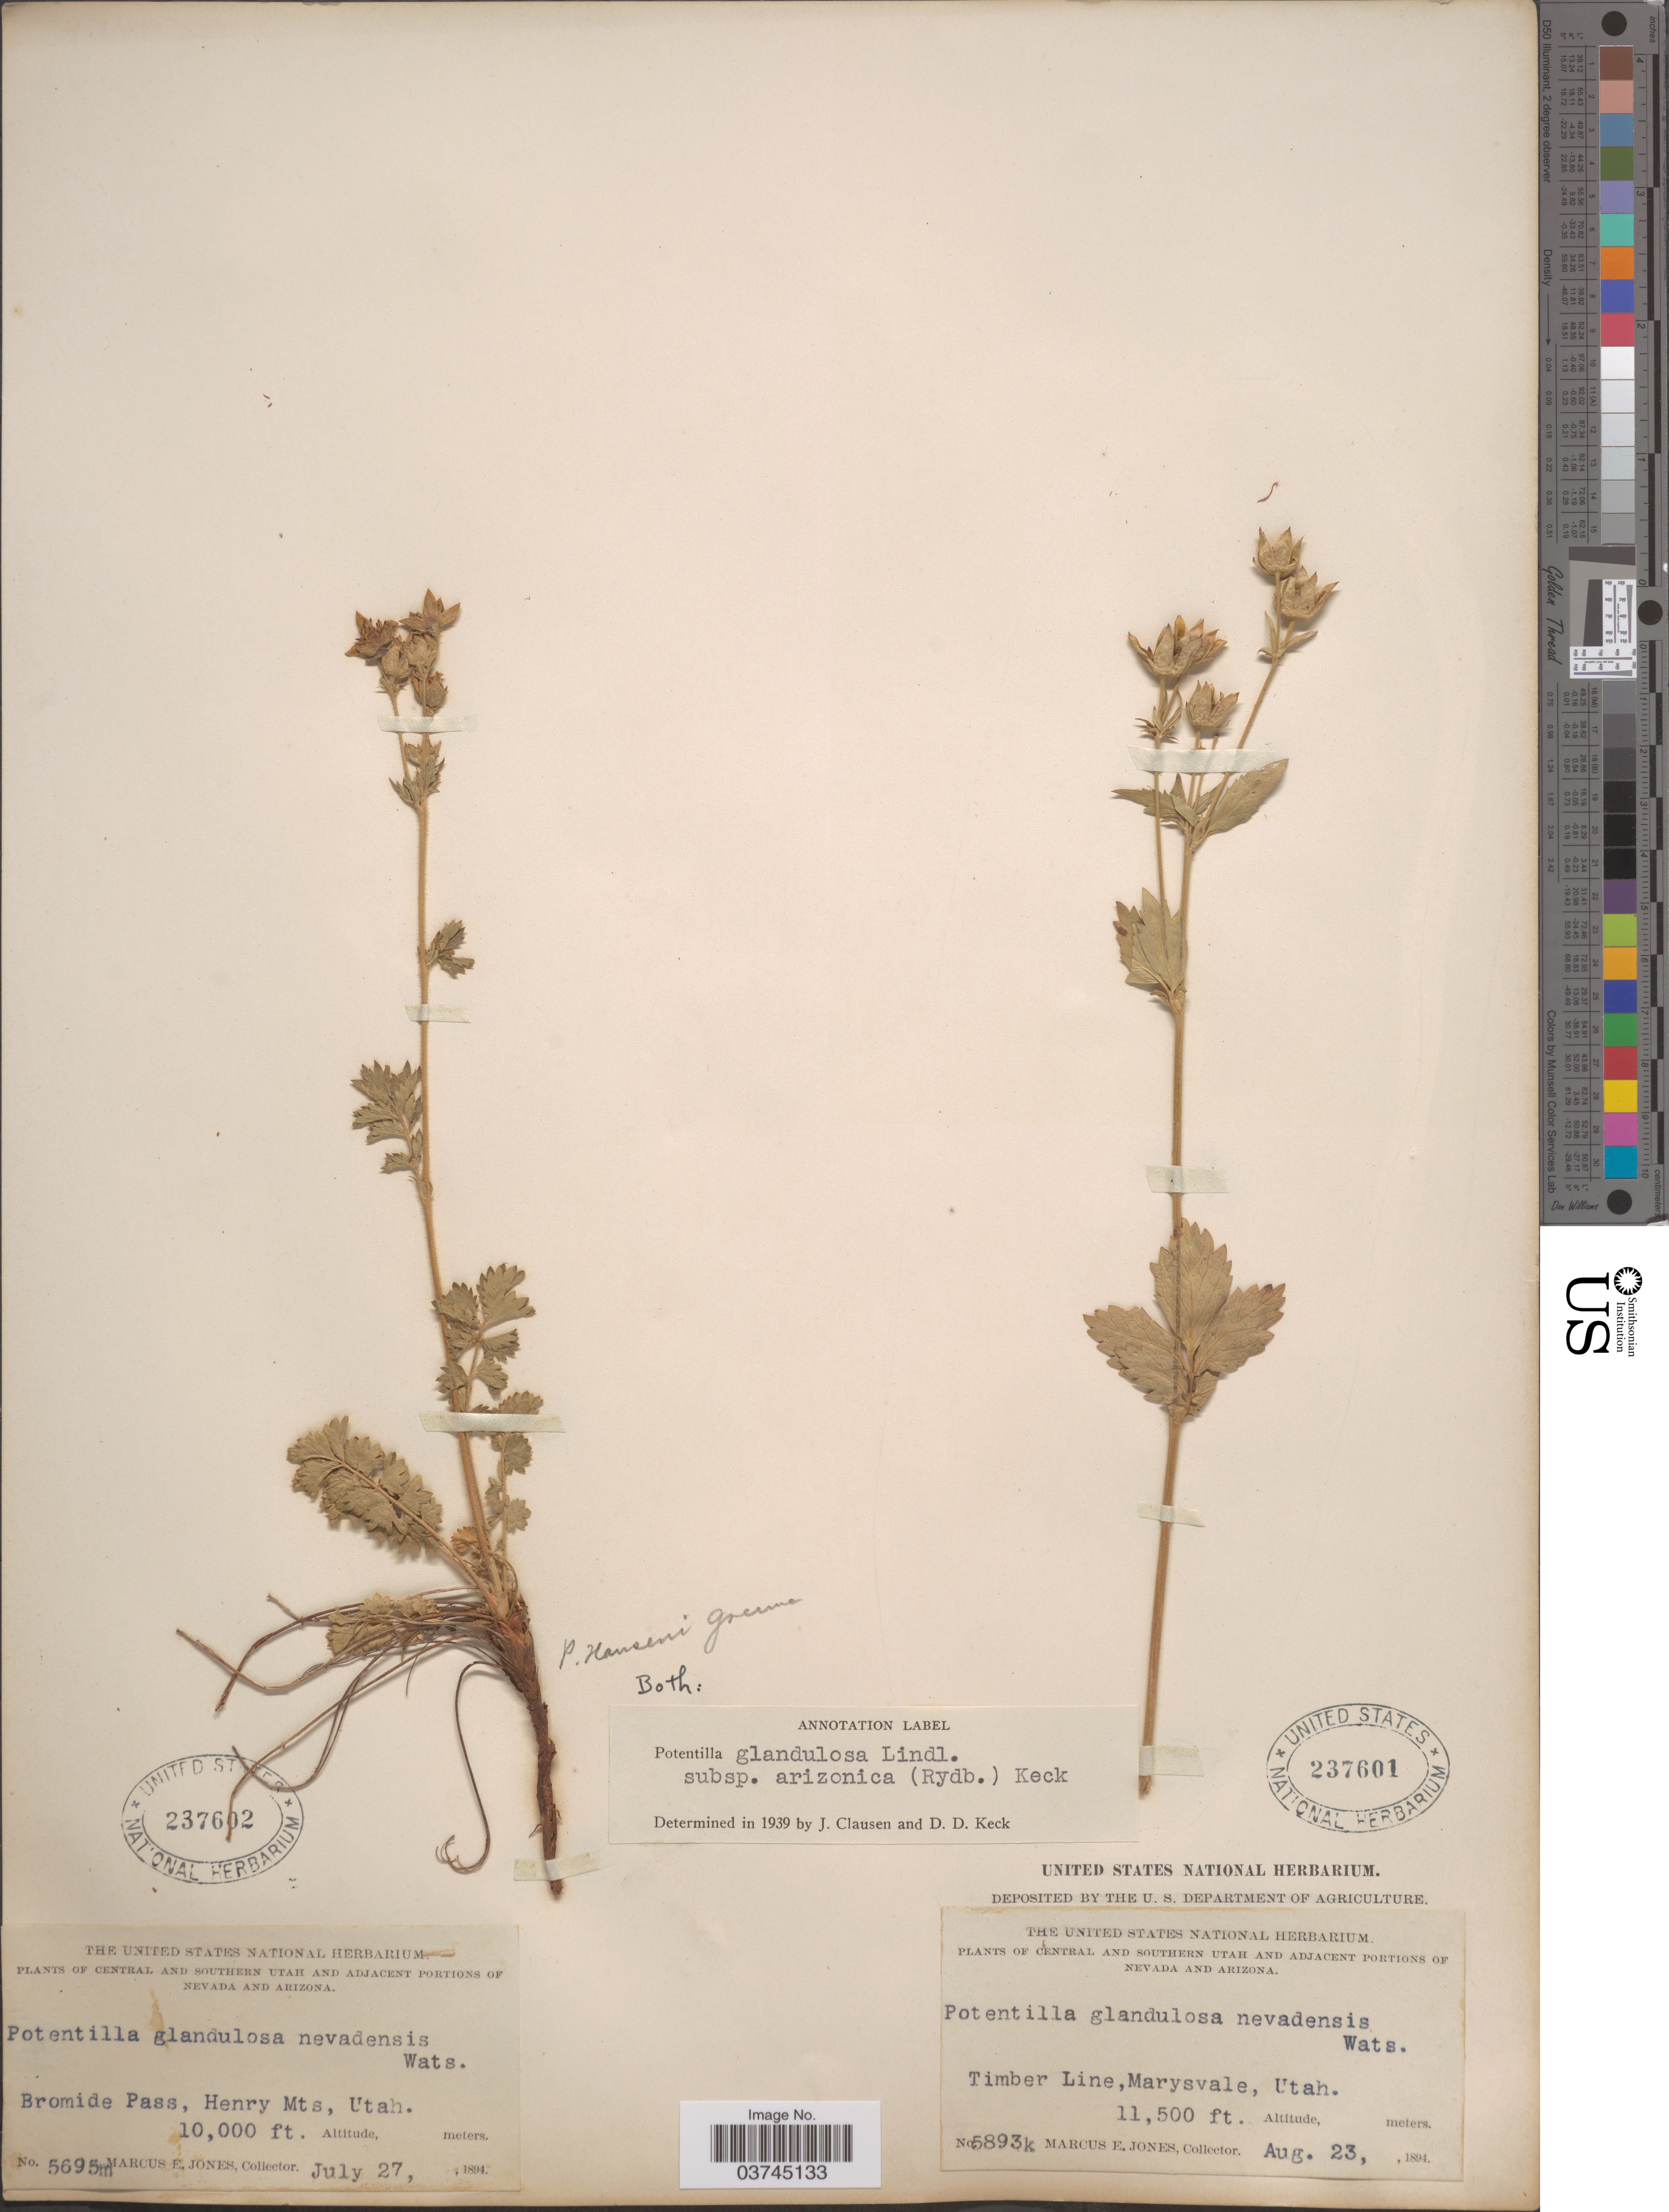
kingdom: Plantae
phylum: Tracheophyta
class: Magnoliopsida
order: Rosales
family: Rosaceae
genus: Drymocallis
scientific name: Drymocallis arizonica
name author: Rydb.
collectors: M. E. Jones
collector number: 5695m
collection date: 1894-07-27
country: United States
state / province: Utah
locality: Central and Southern Utah. Bromide Pass, Henry Mts.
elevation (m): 3048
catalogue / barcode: US 237602